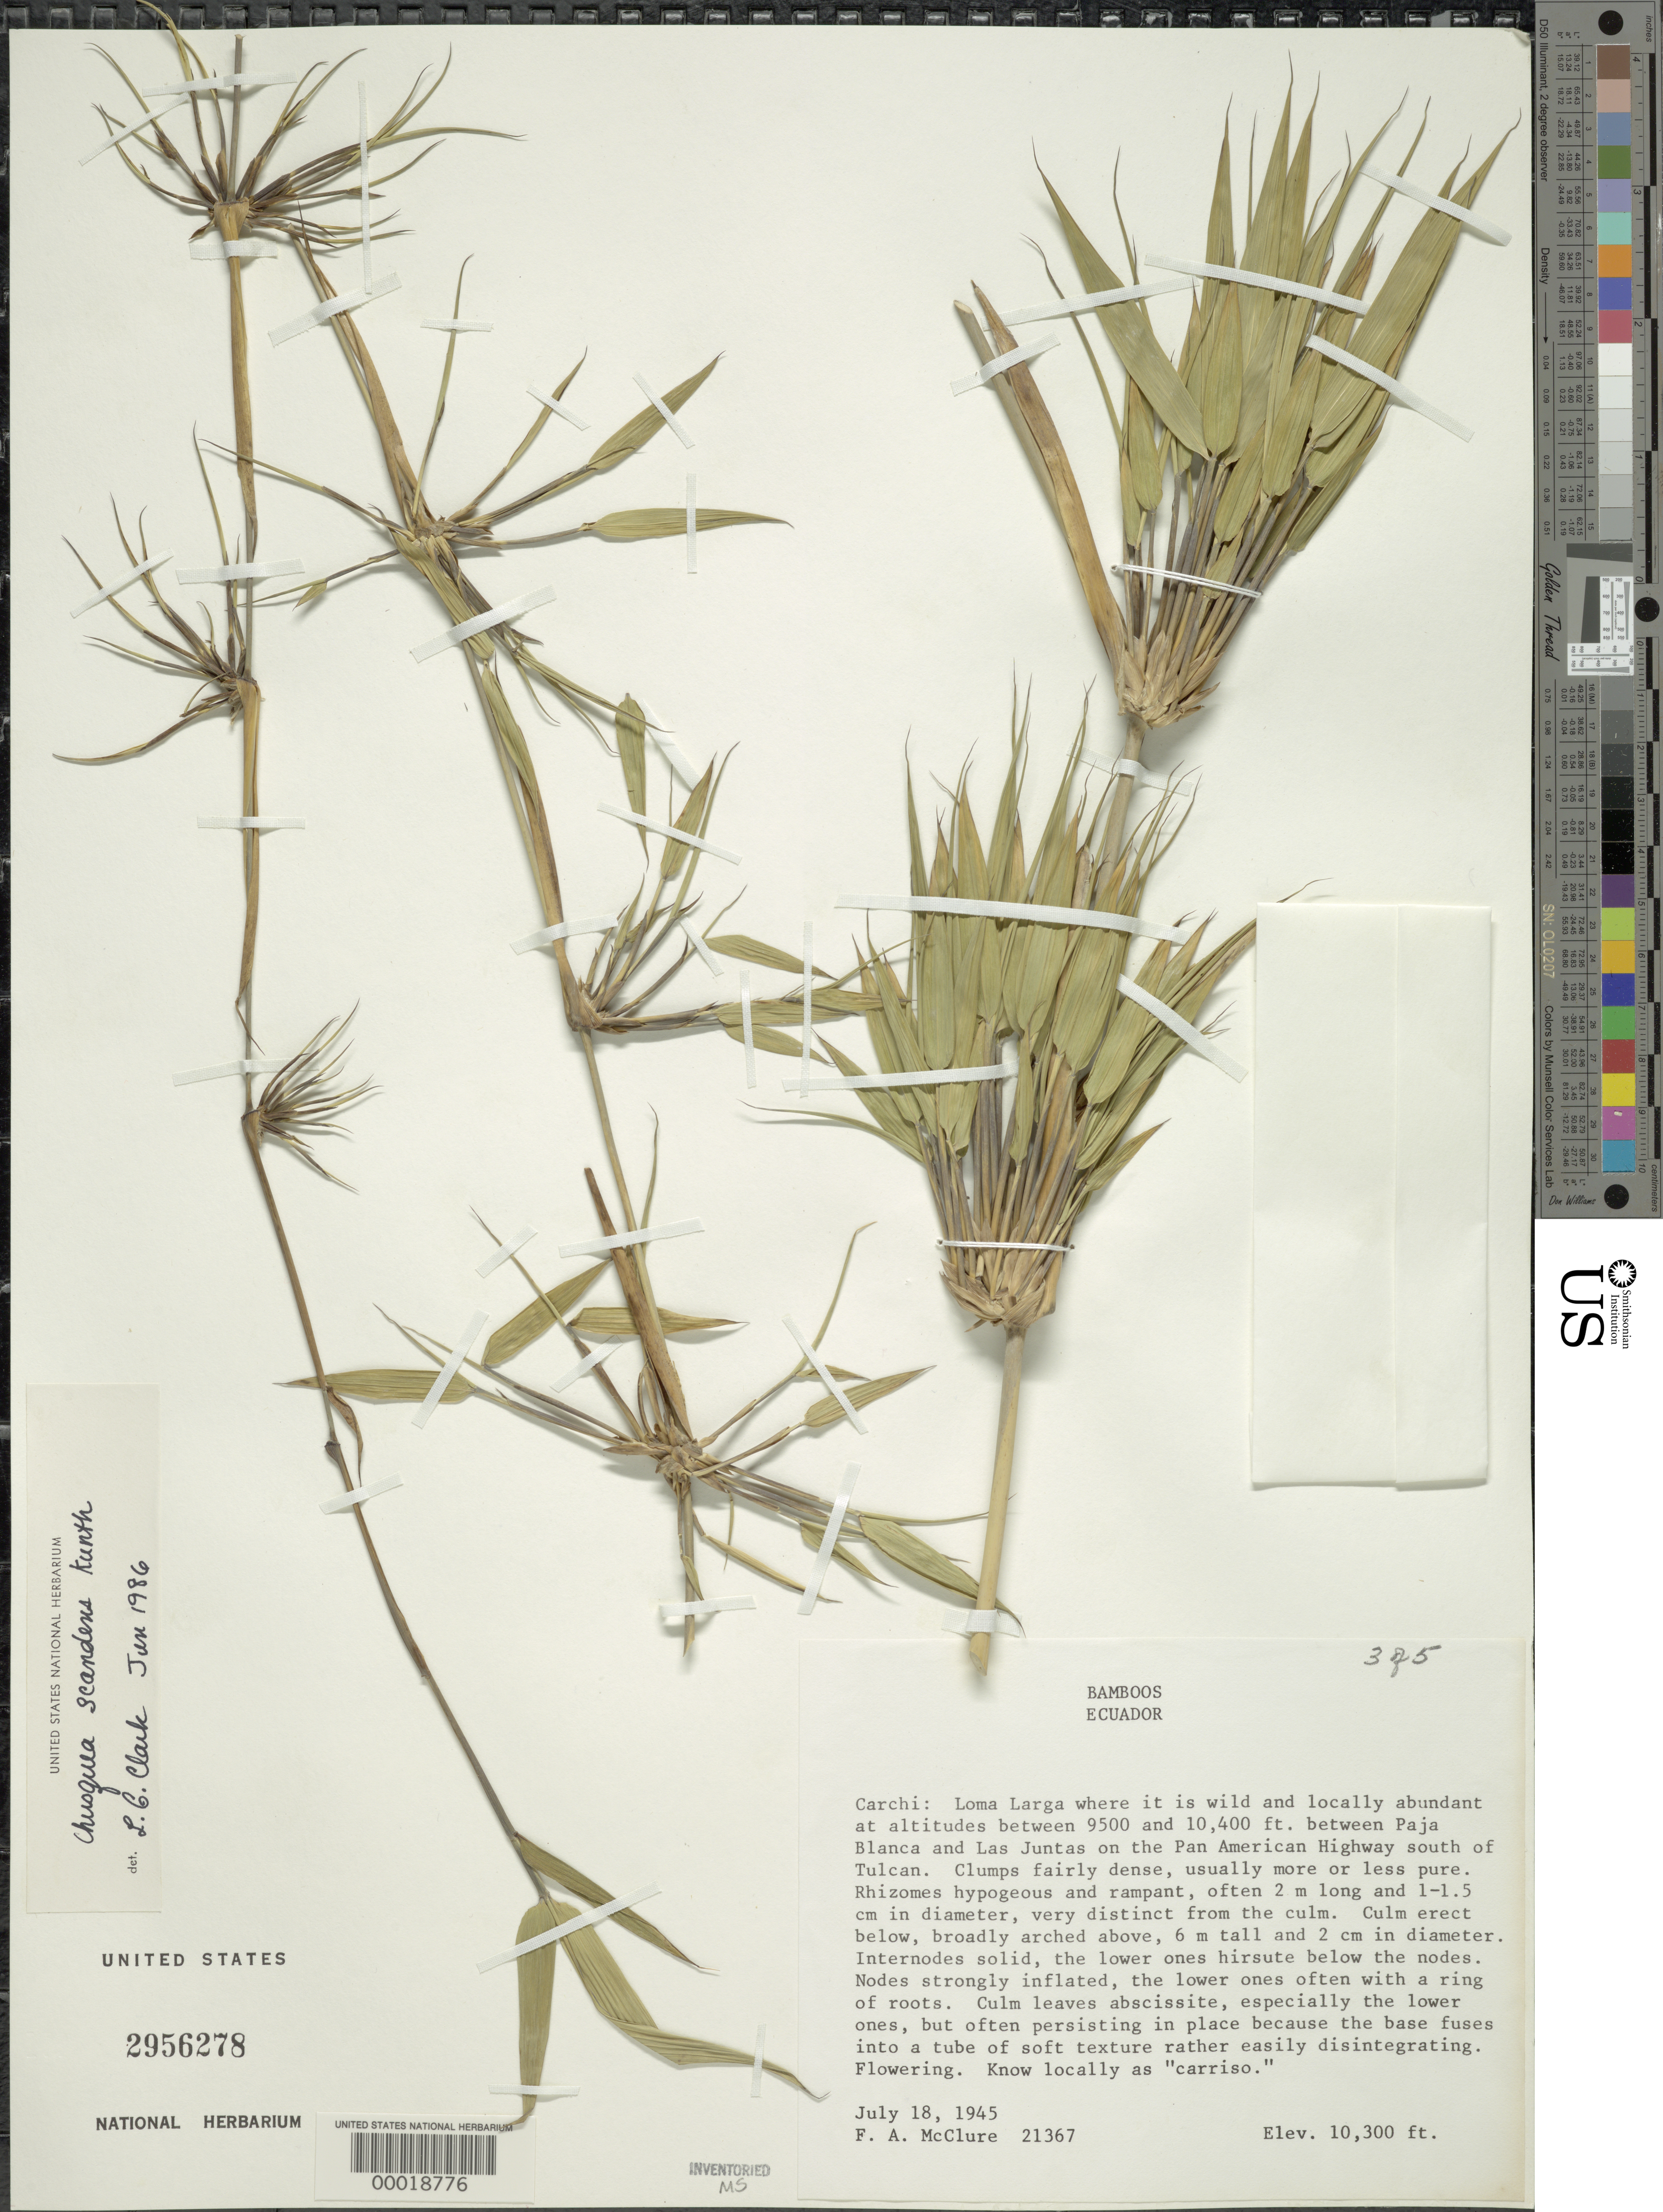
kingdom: Plantae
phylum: Tracheophyta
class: Liliopsida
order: Poales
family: Poaceae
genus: Chusquea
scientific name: Chusquea scandens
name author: Kunth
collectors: F. A. McClure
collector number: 21367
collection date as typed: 18 Jul 1945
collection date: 1945-07-18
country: Ecuador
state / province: Carchi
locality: Loma Larga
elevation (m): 3139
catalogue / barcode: US 2956278